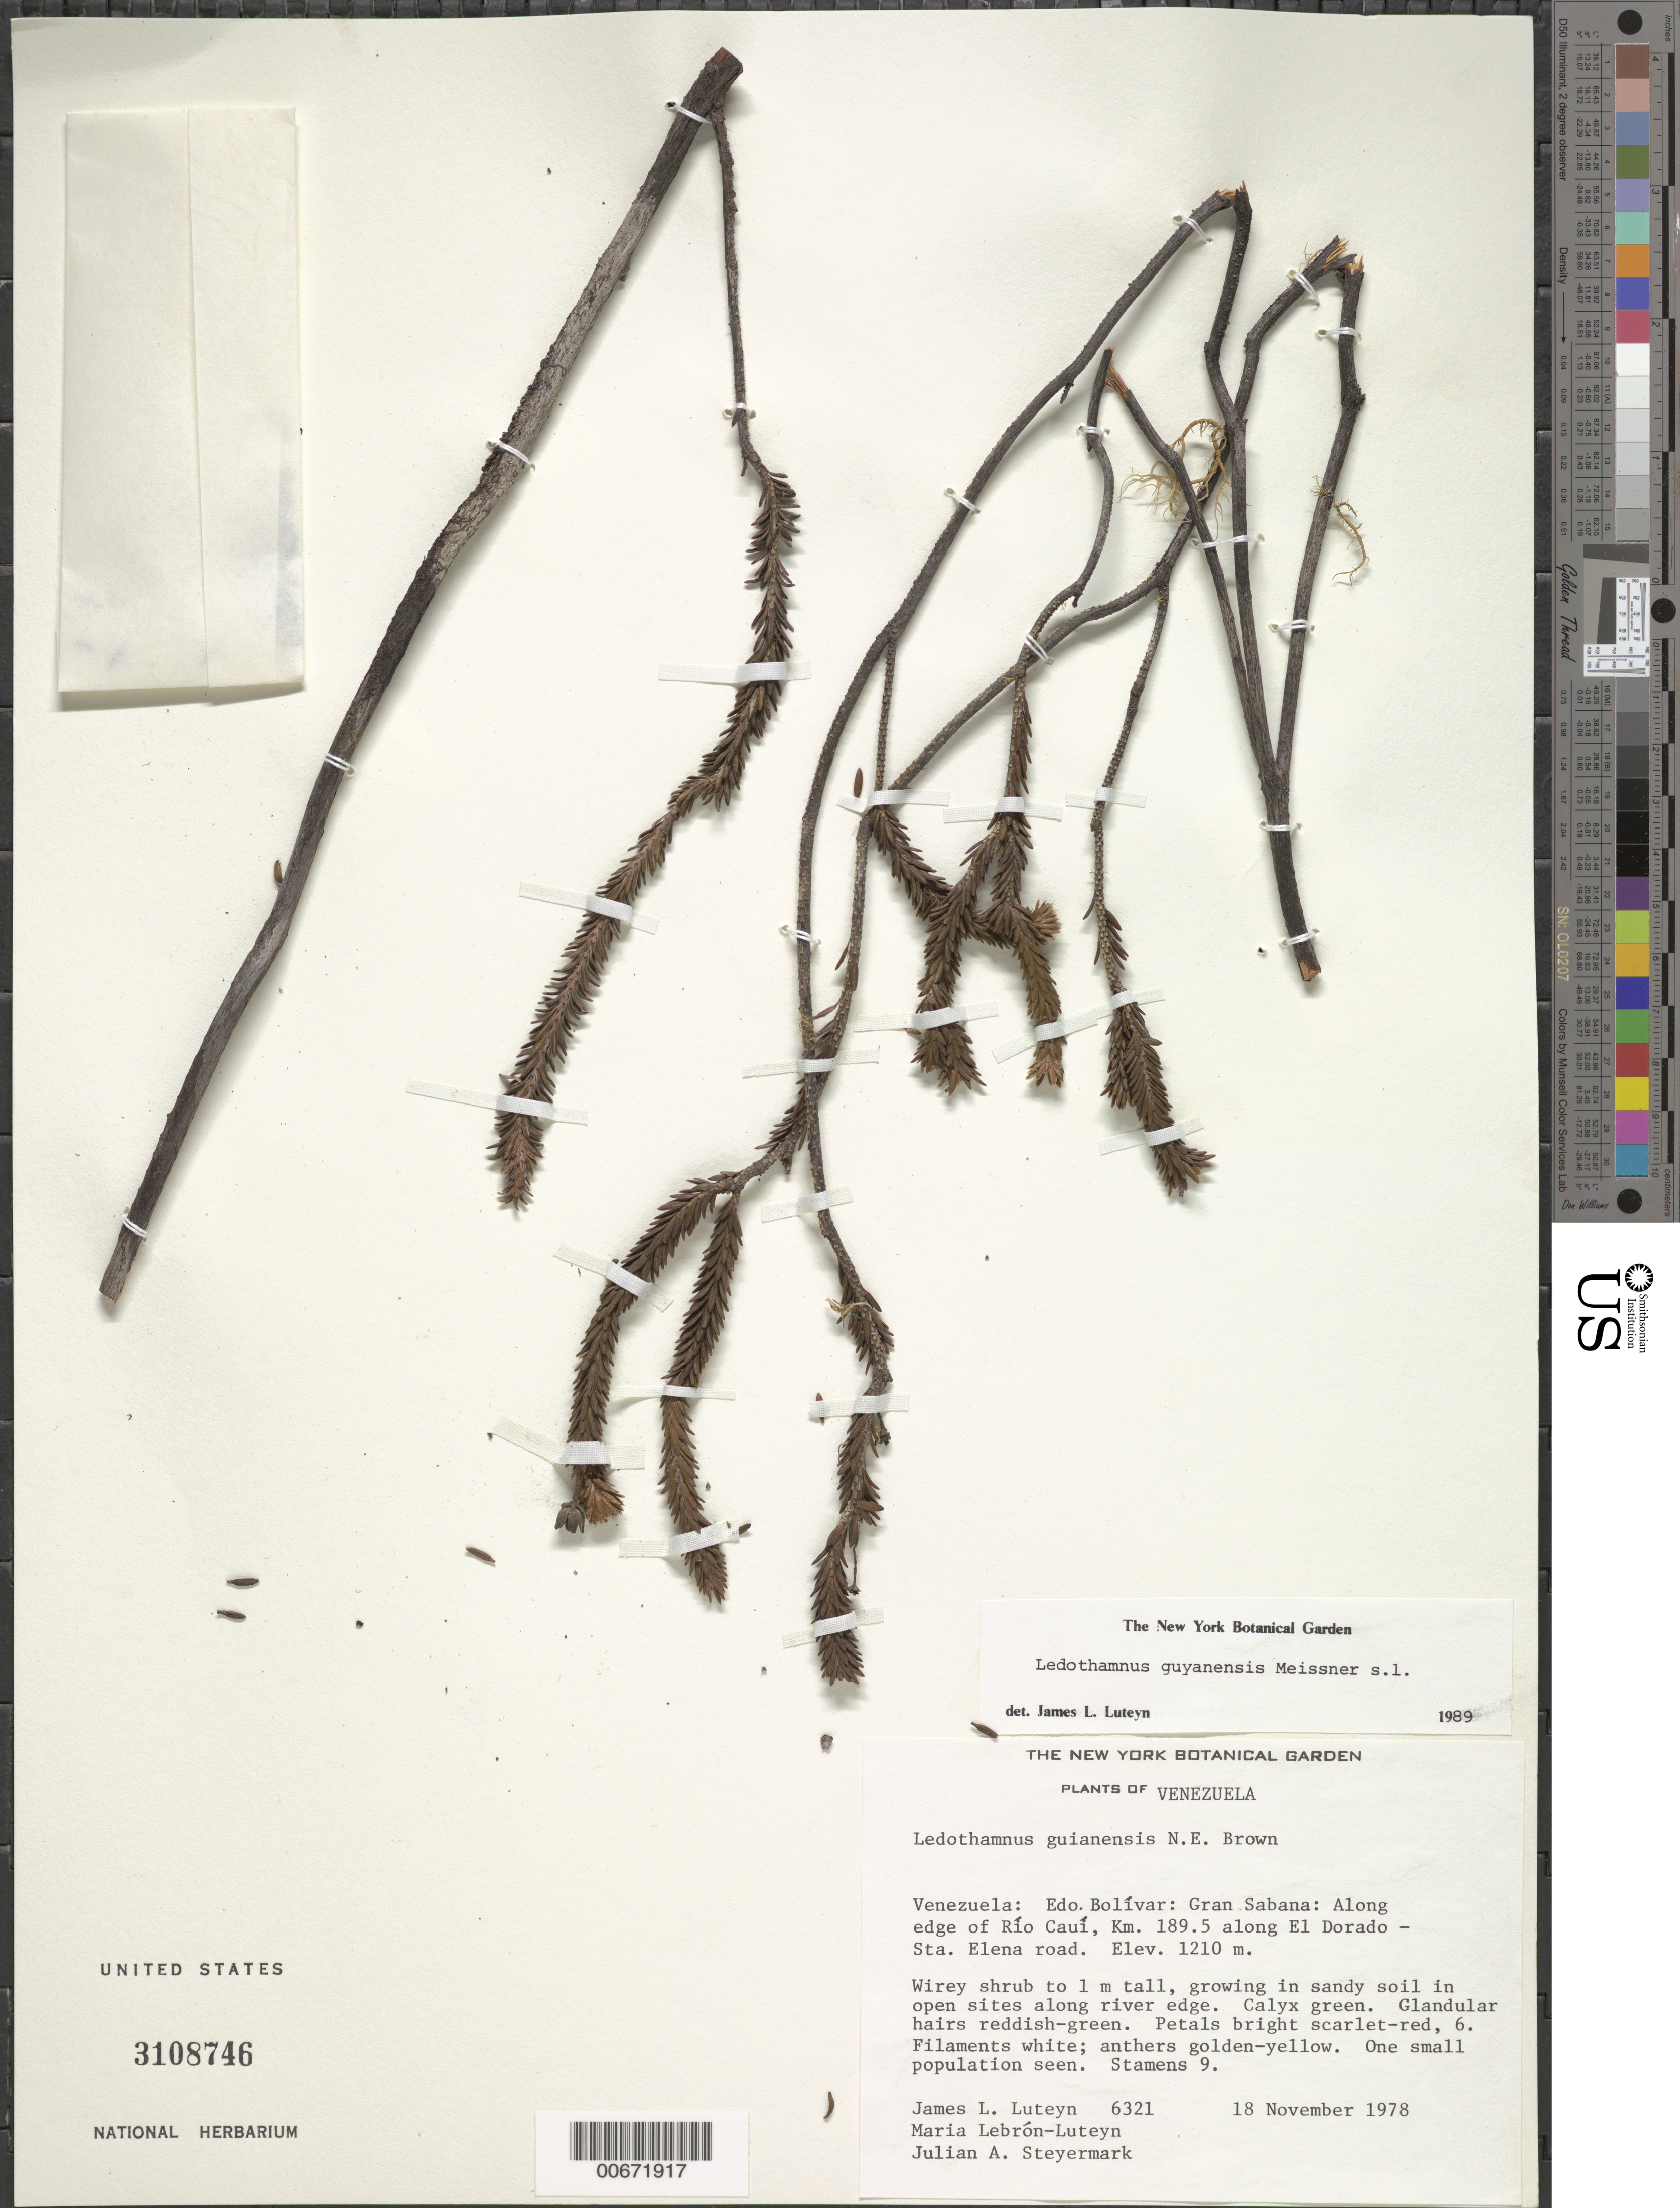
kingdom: Plantae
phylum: Tracheophyta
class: Magnoliopsida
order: Ericales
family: Ericaceae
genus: Ledothamnus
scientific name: Ledothamnus guyanensis subsp. guyanensis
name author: Meisn.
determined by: Luteyn, J. L.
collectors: J. L. Luteyn, M. L. Lebrón-Luteyn & J. Steyermark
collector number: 6321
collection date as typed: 18-Nov-78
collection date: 1978-11-18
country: Venezuela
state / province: Bolívar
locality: Gran Sabana, along edge of Río Cauí, km 189.5 along El Dorado Sta. Elena road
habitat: Sandy soil in open sites along river edge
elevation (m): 1210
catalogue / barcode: US 3108746